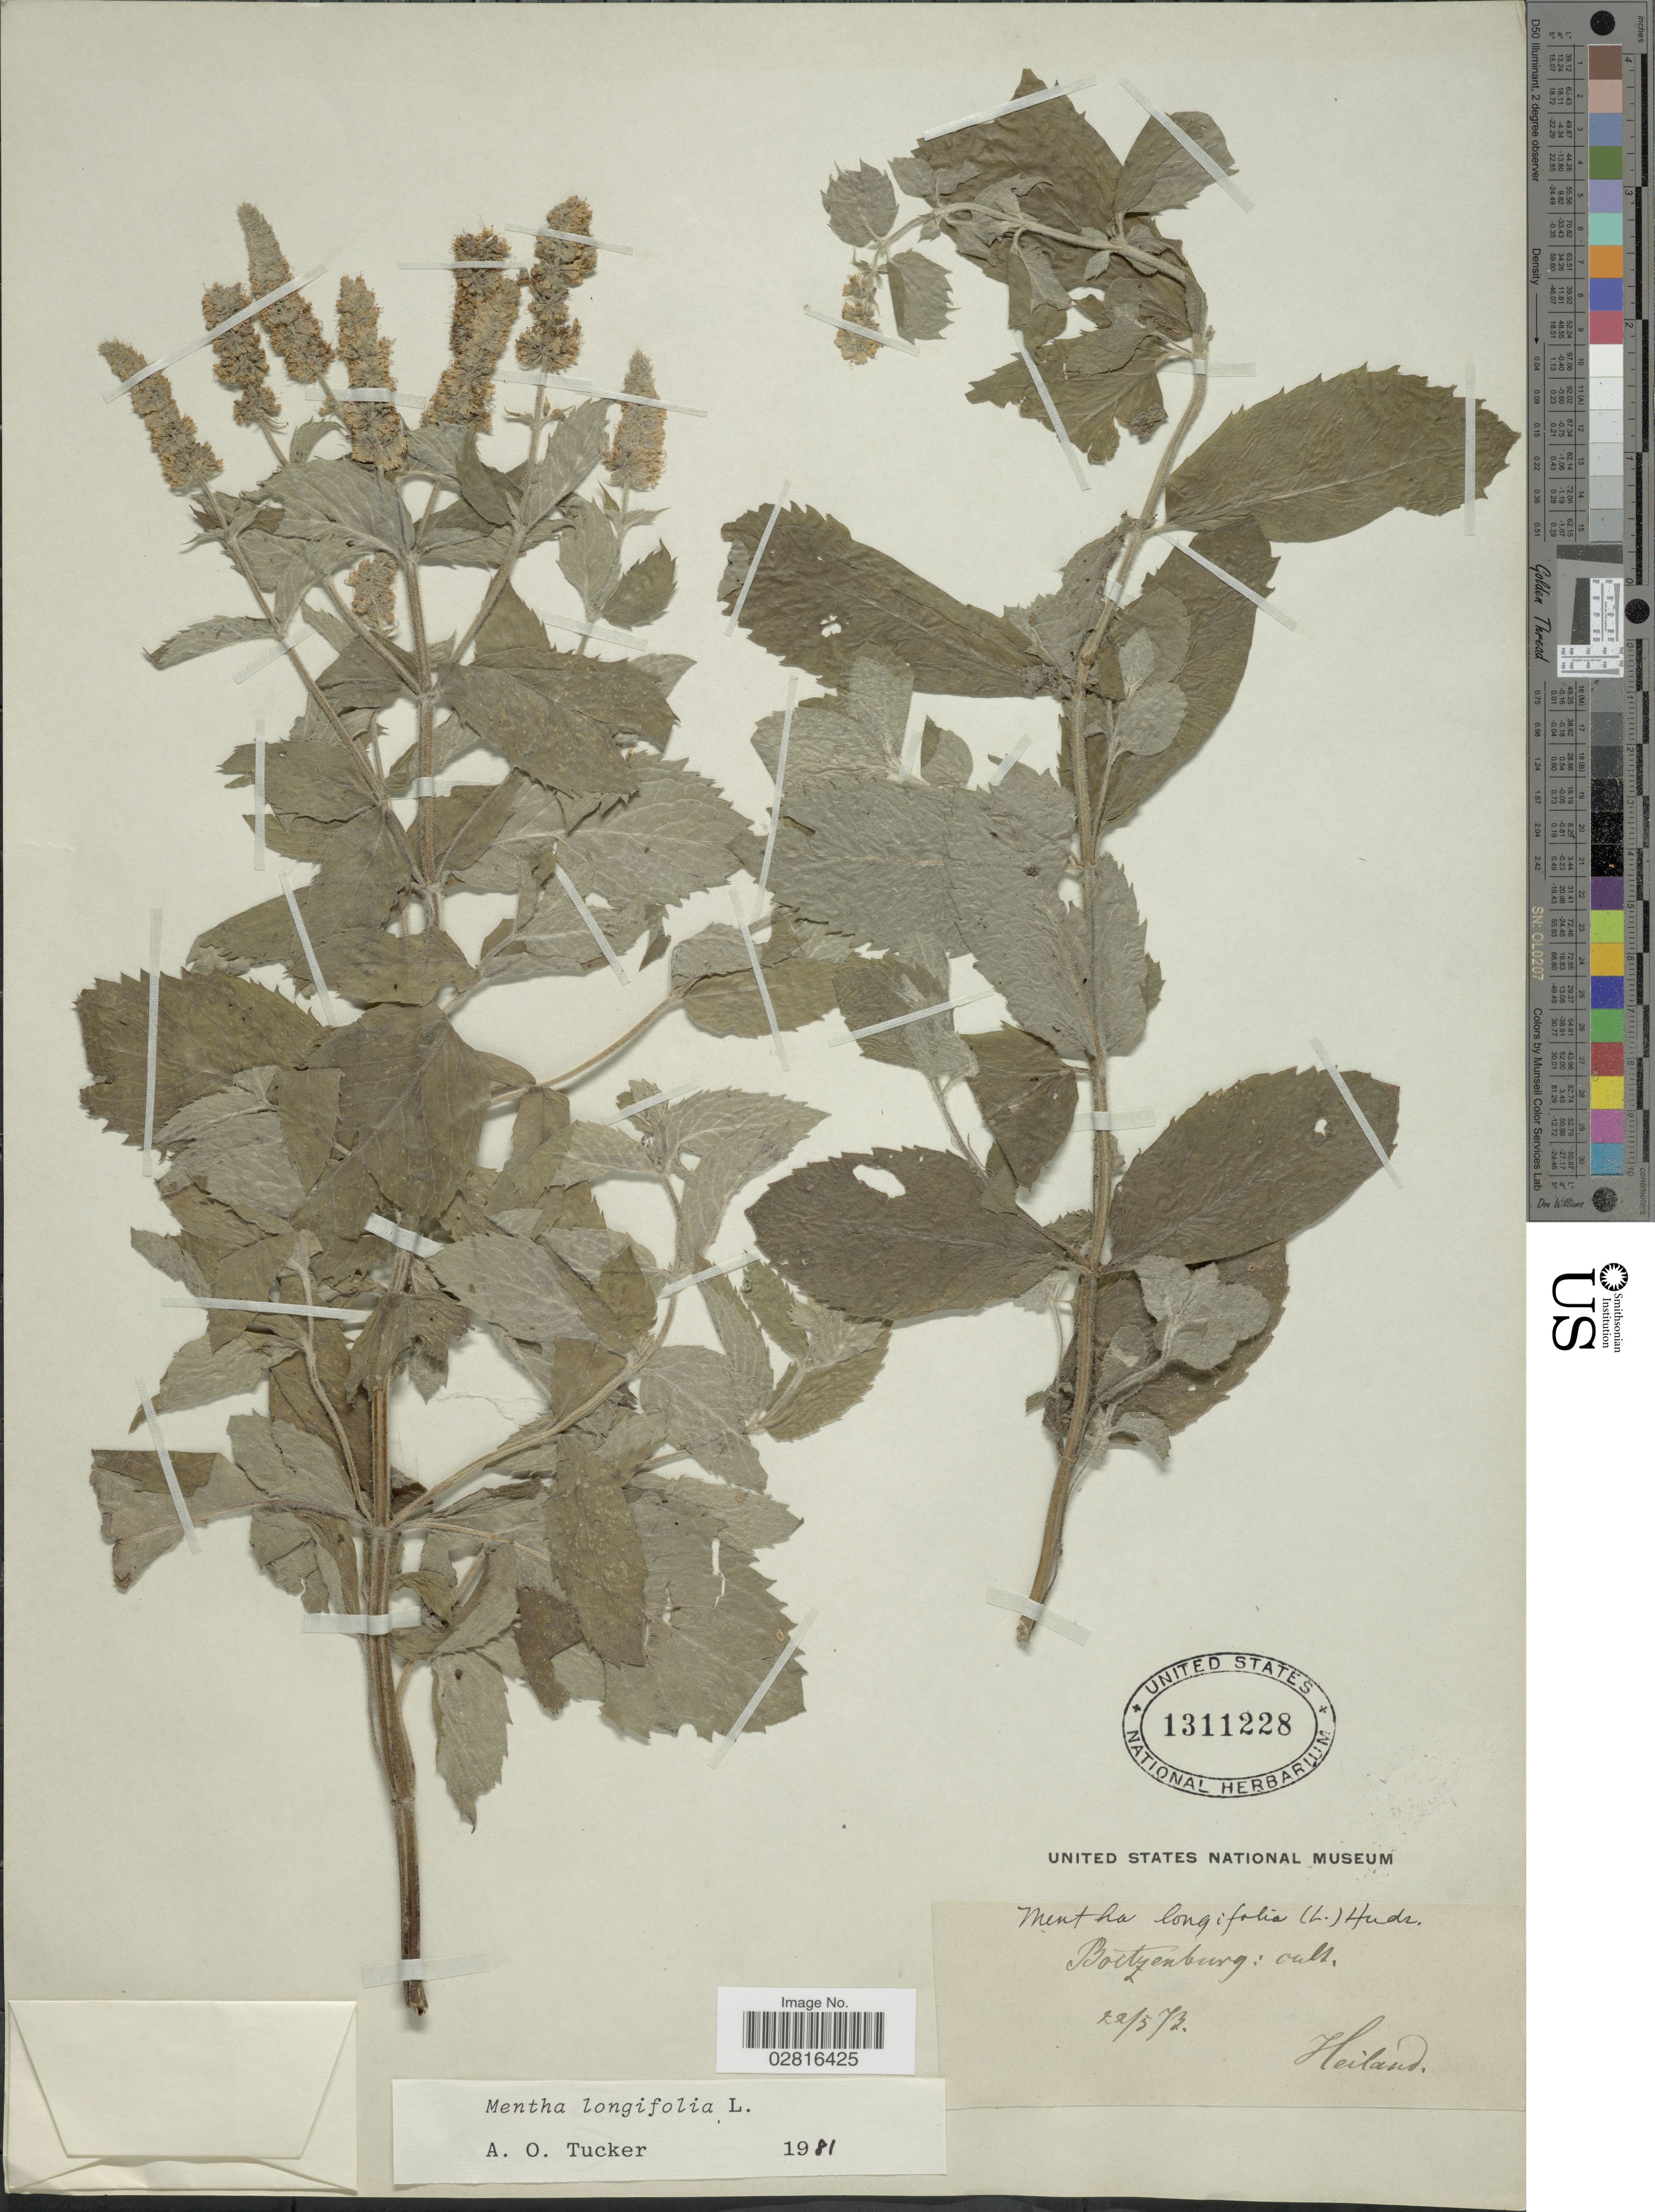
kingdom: Plantae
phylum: Tracheophyta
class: Magnoliopsida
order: Lamiales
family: Lamiaceae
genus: Mentha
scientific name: Mentha longifolia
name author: (L.) L.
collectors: -. Heiland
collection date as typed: Transcribed d/m/y: 22/5/73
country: Germany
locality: Boitzenburg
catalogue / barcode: US 1311228